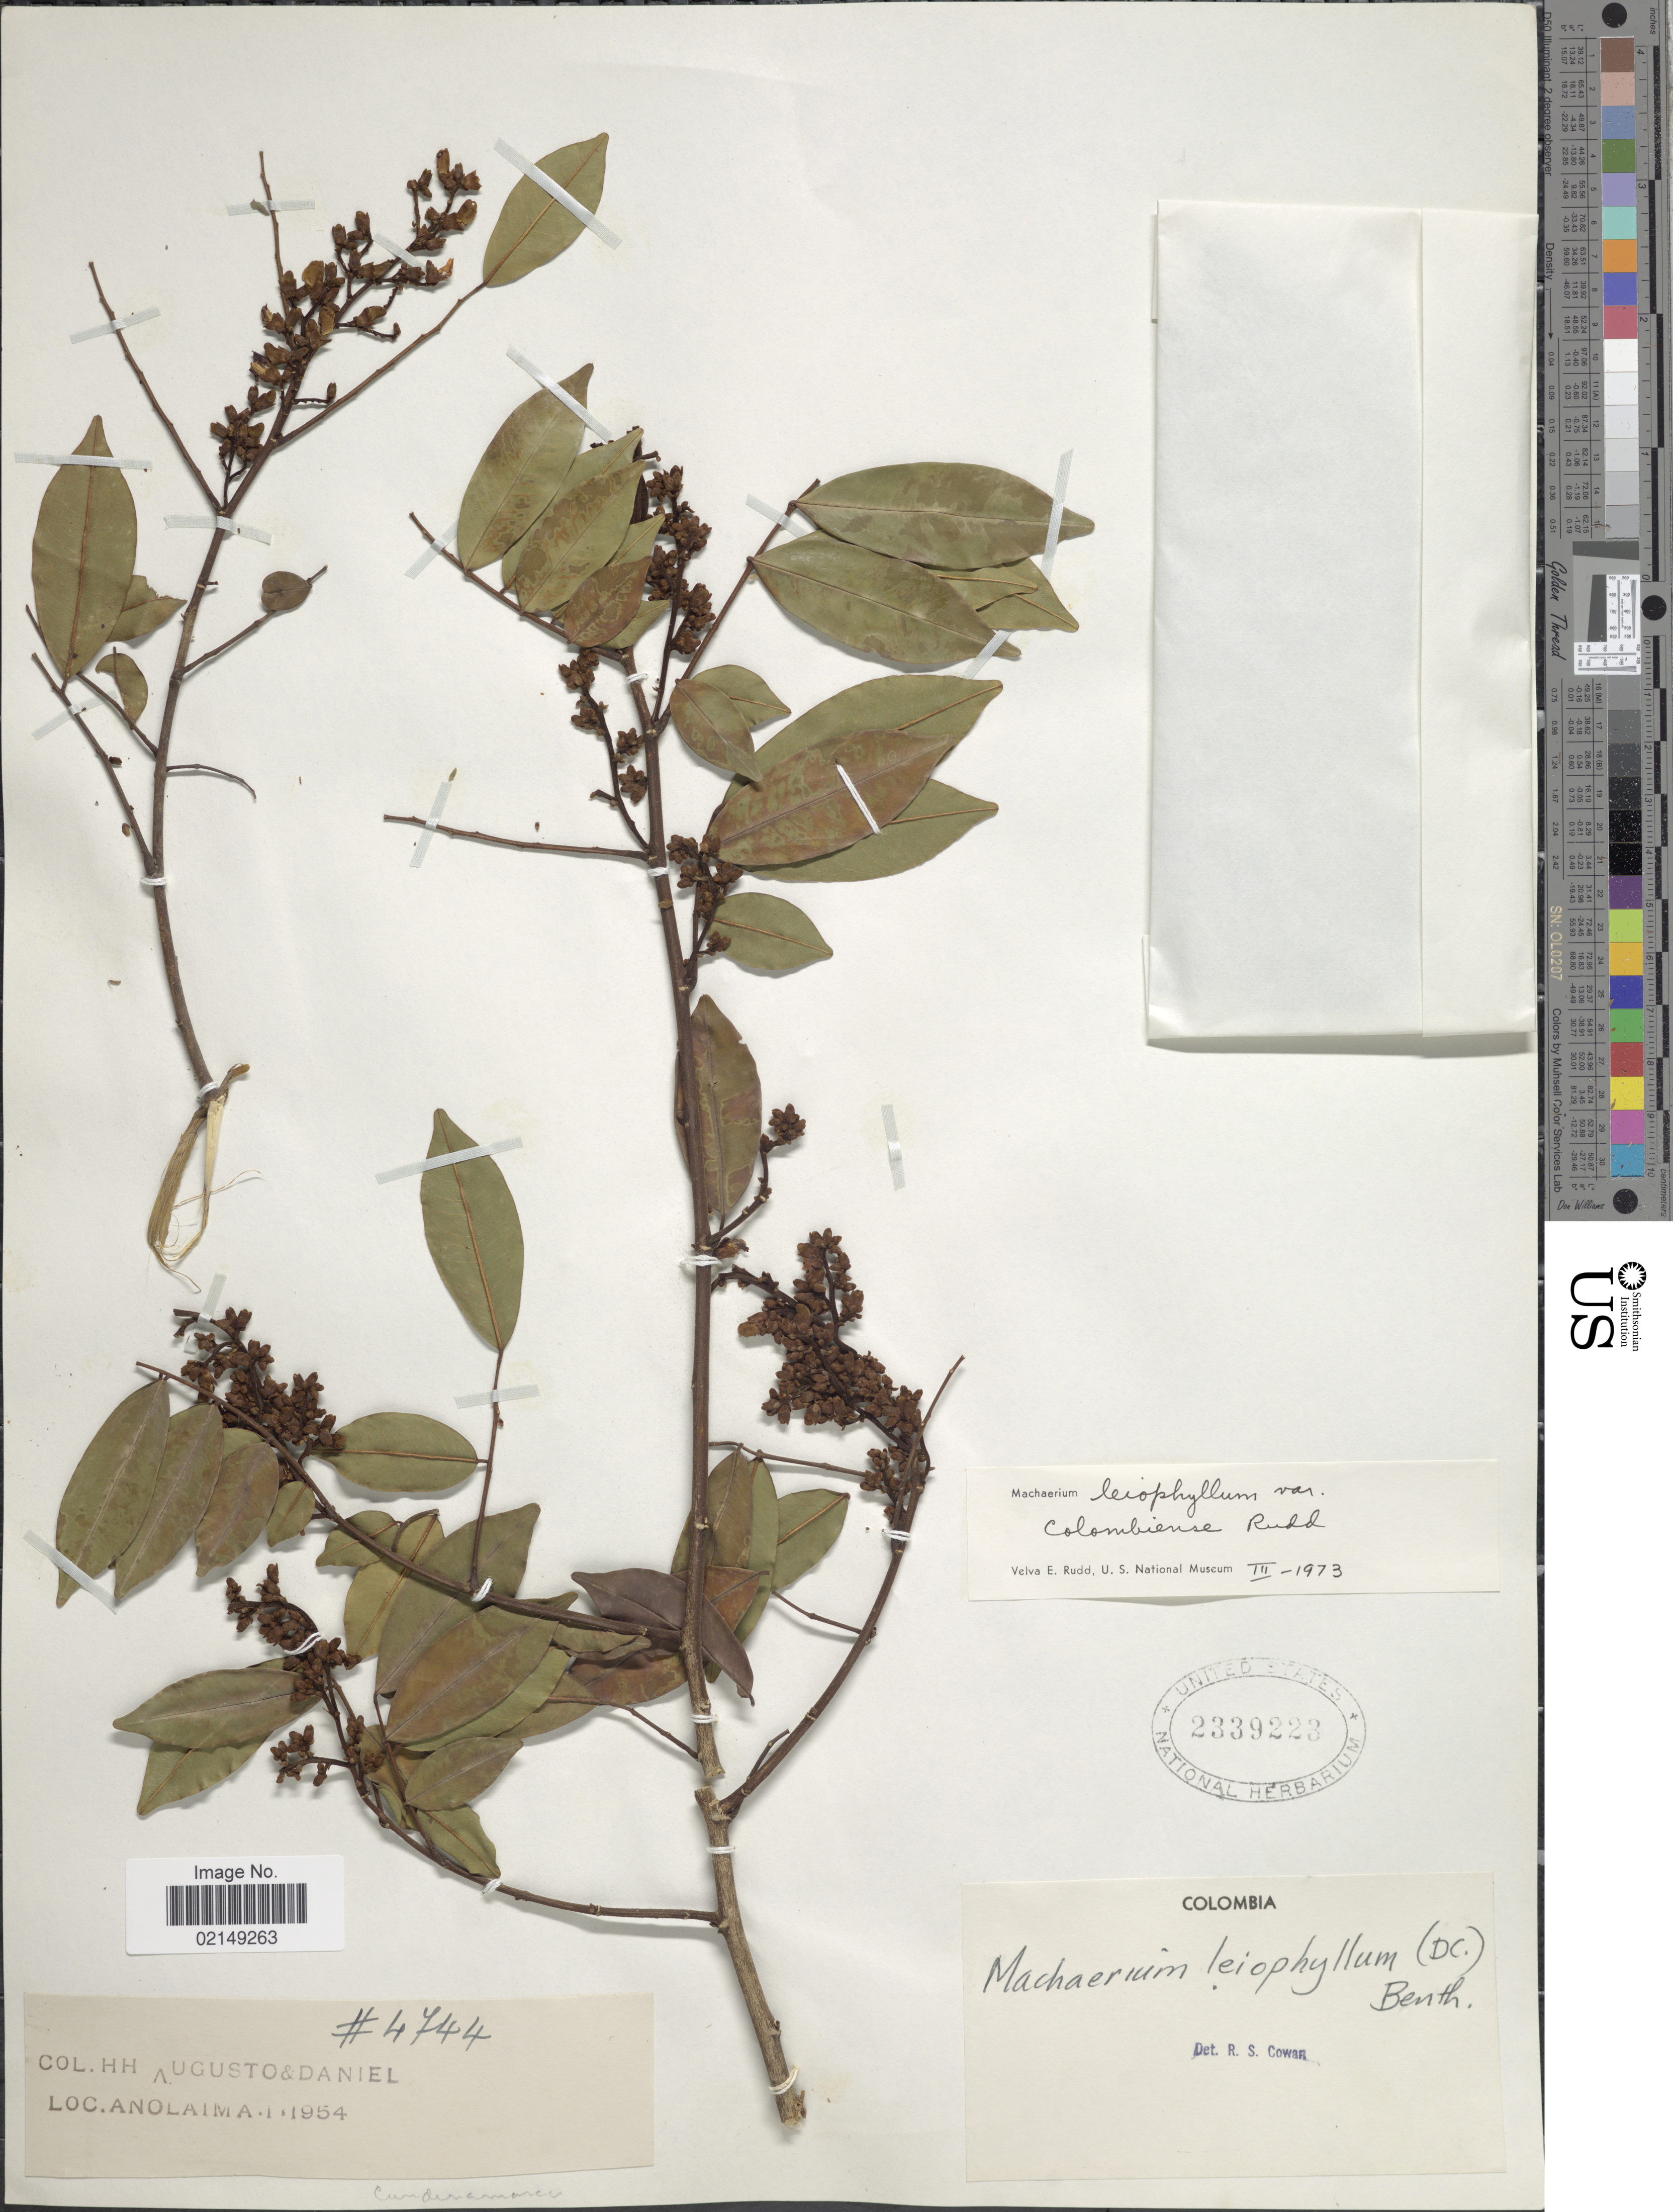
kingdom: Plantae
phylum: Tracheophyta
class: Magnoliopsida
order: Fabales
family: Fabaceae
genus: Machaerium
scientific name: Machaerium leiophyllum var. colombiense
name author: Rudd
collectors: H. Augusto & -. Daniel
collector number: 4744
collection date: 1954-01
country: Colombia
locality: Anolaima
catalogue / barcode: US 2339223